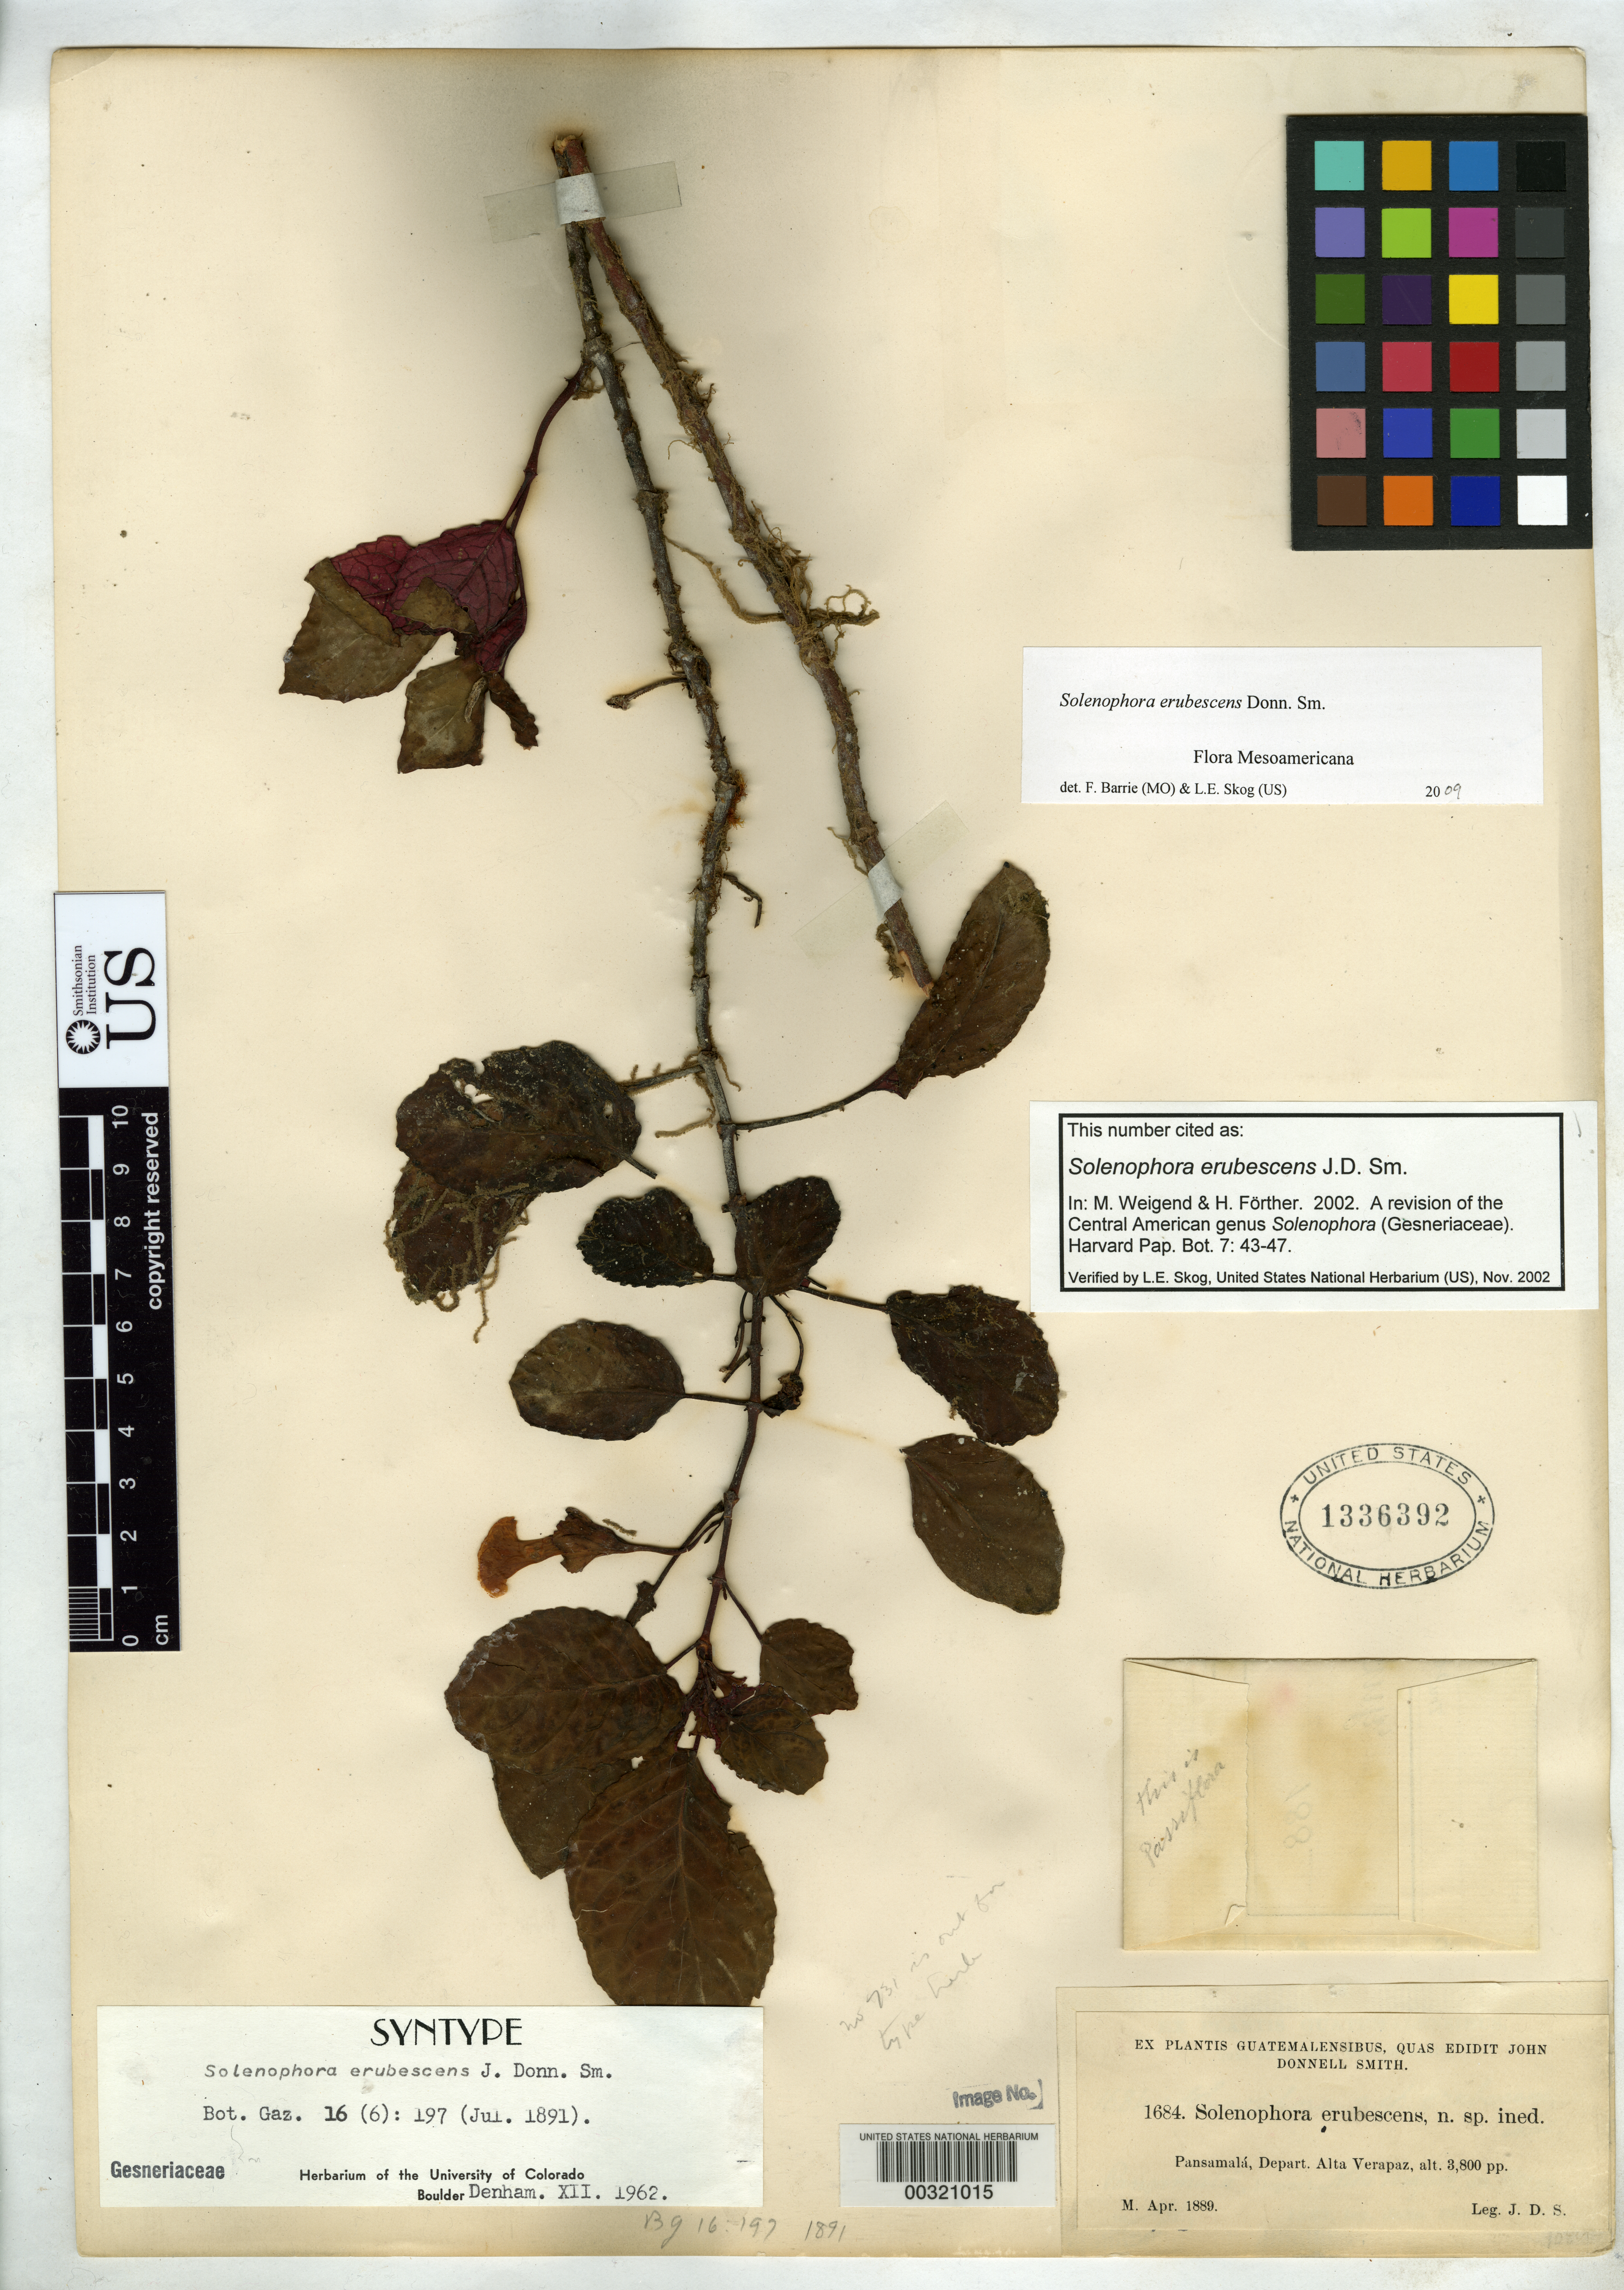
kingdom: Plantae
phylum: Tracheophyta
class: Magnoliopsida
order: Lamiales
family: Gesneriaceae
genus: Solenophora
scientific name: Solenophora erubescens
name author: Donn. Sm.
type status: Syntype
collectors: J. Donnell Smith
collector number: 1684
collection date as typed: Apr 1889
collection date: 1889-04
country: Guatemala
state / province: Alta Verapaz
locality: Pansamalá.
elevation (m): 1158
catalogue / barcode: US 1336392